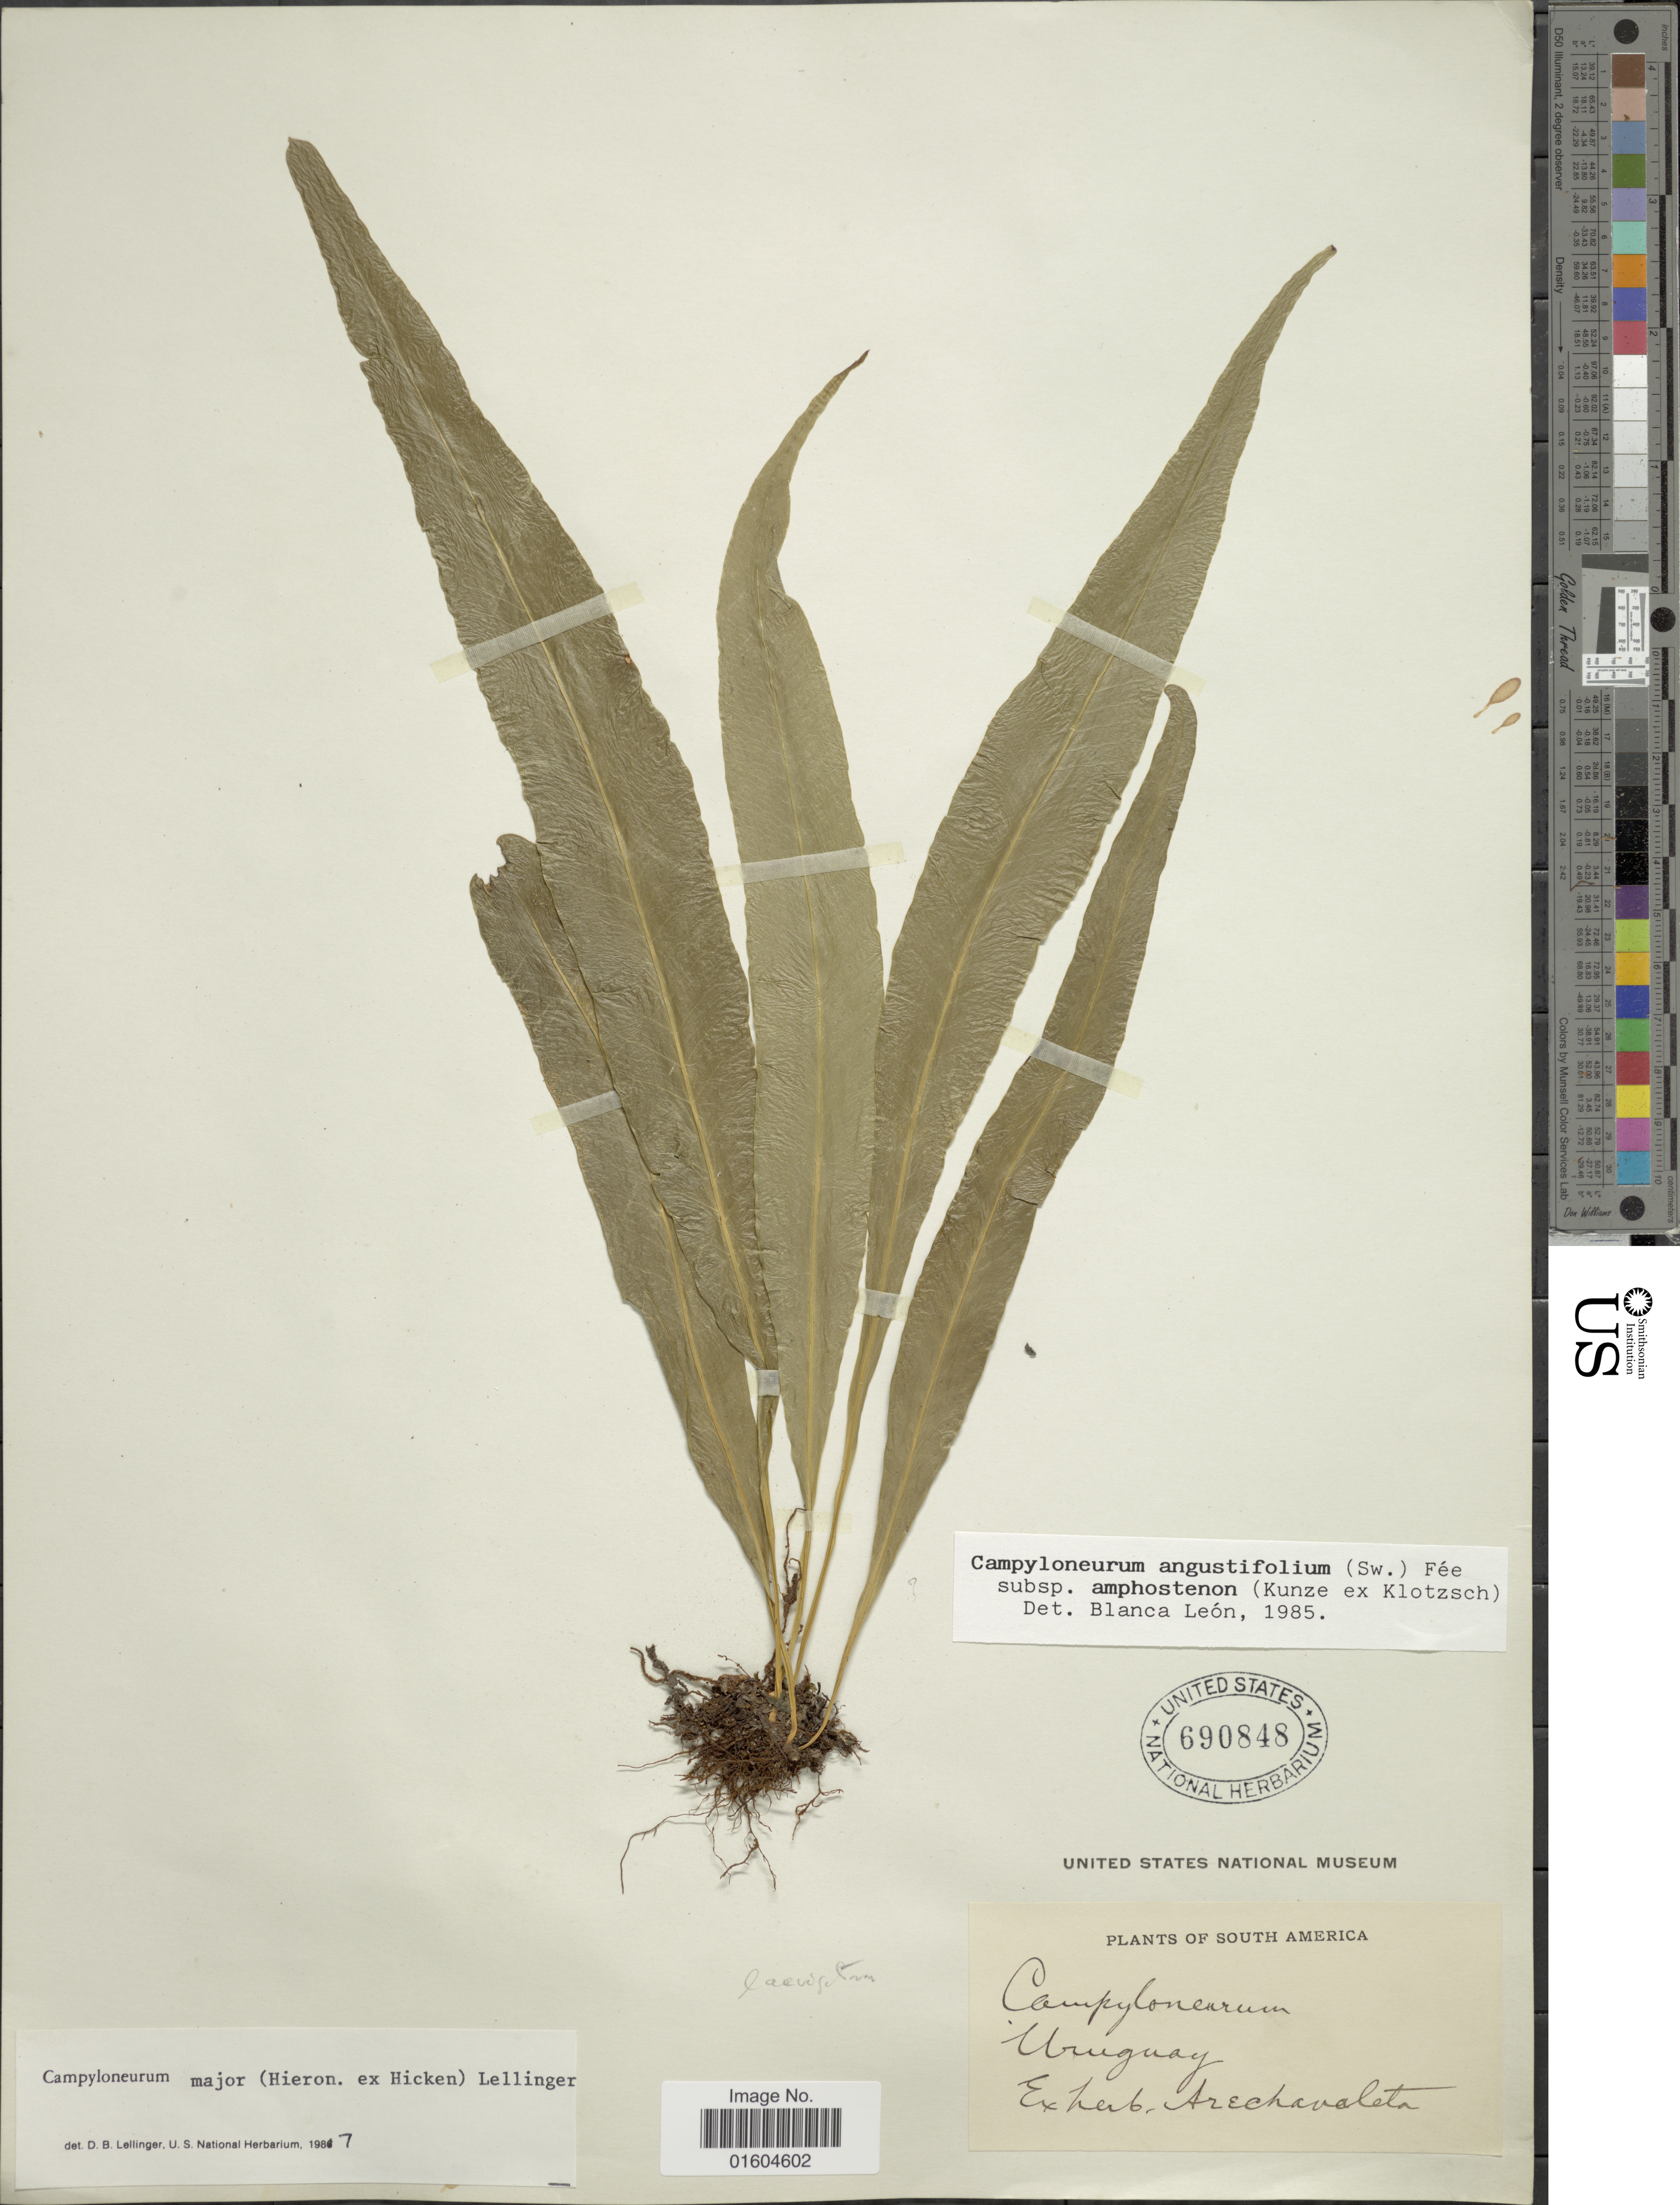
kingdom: Plantae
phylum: Tracheophyta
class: Polypodiopsida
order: Polypodiales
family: Polypodiaceae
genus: Campyloneurum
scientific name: Campyloneurum major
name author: (Hieron. ex Hicken) Lellinger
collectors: ex herb. Arechavaleta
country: Uruguay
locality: South America. Uruguay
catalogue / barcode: US 690848